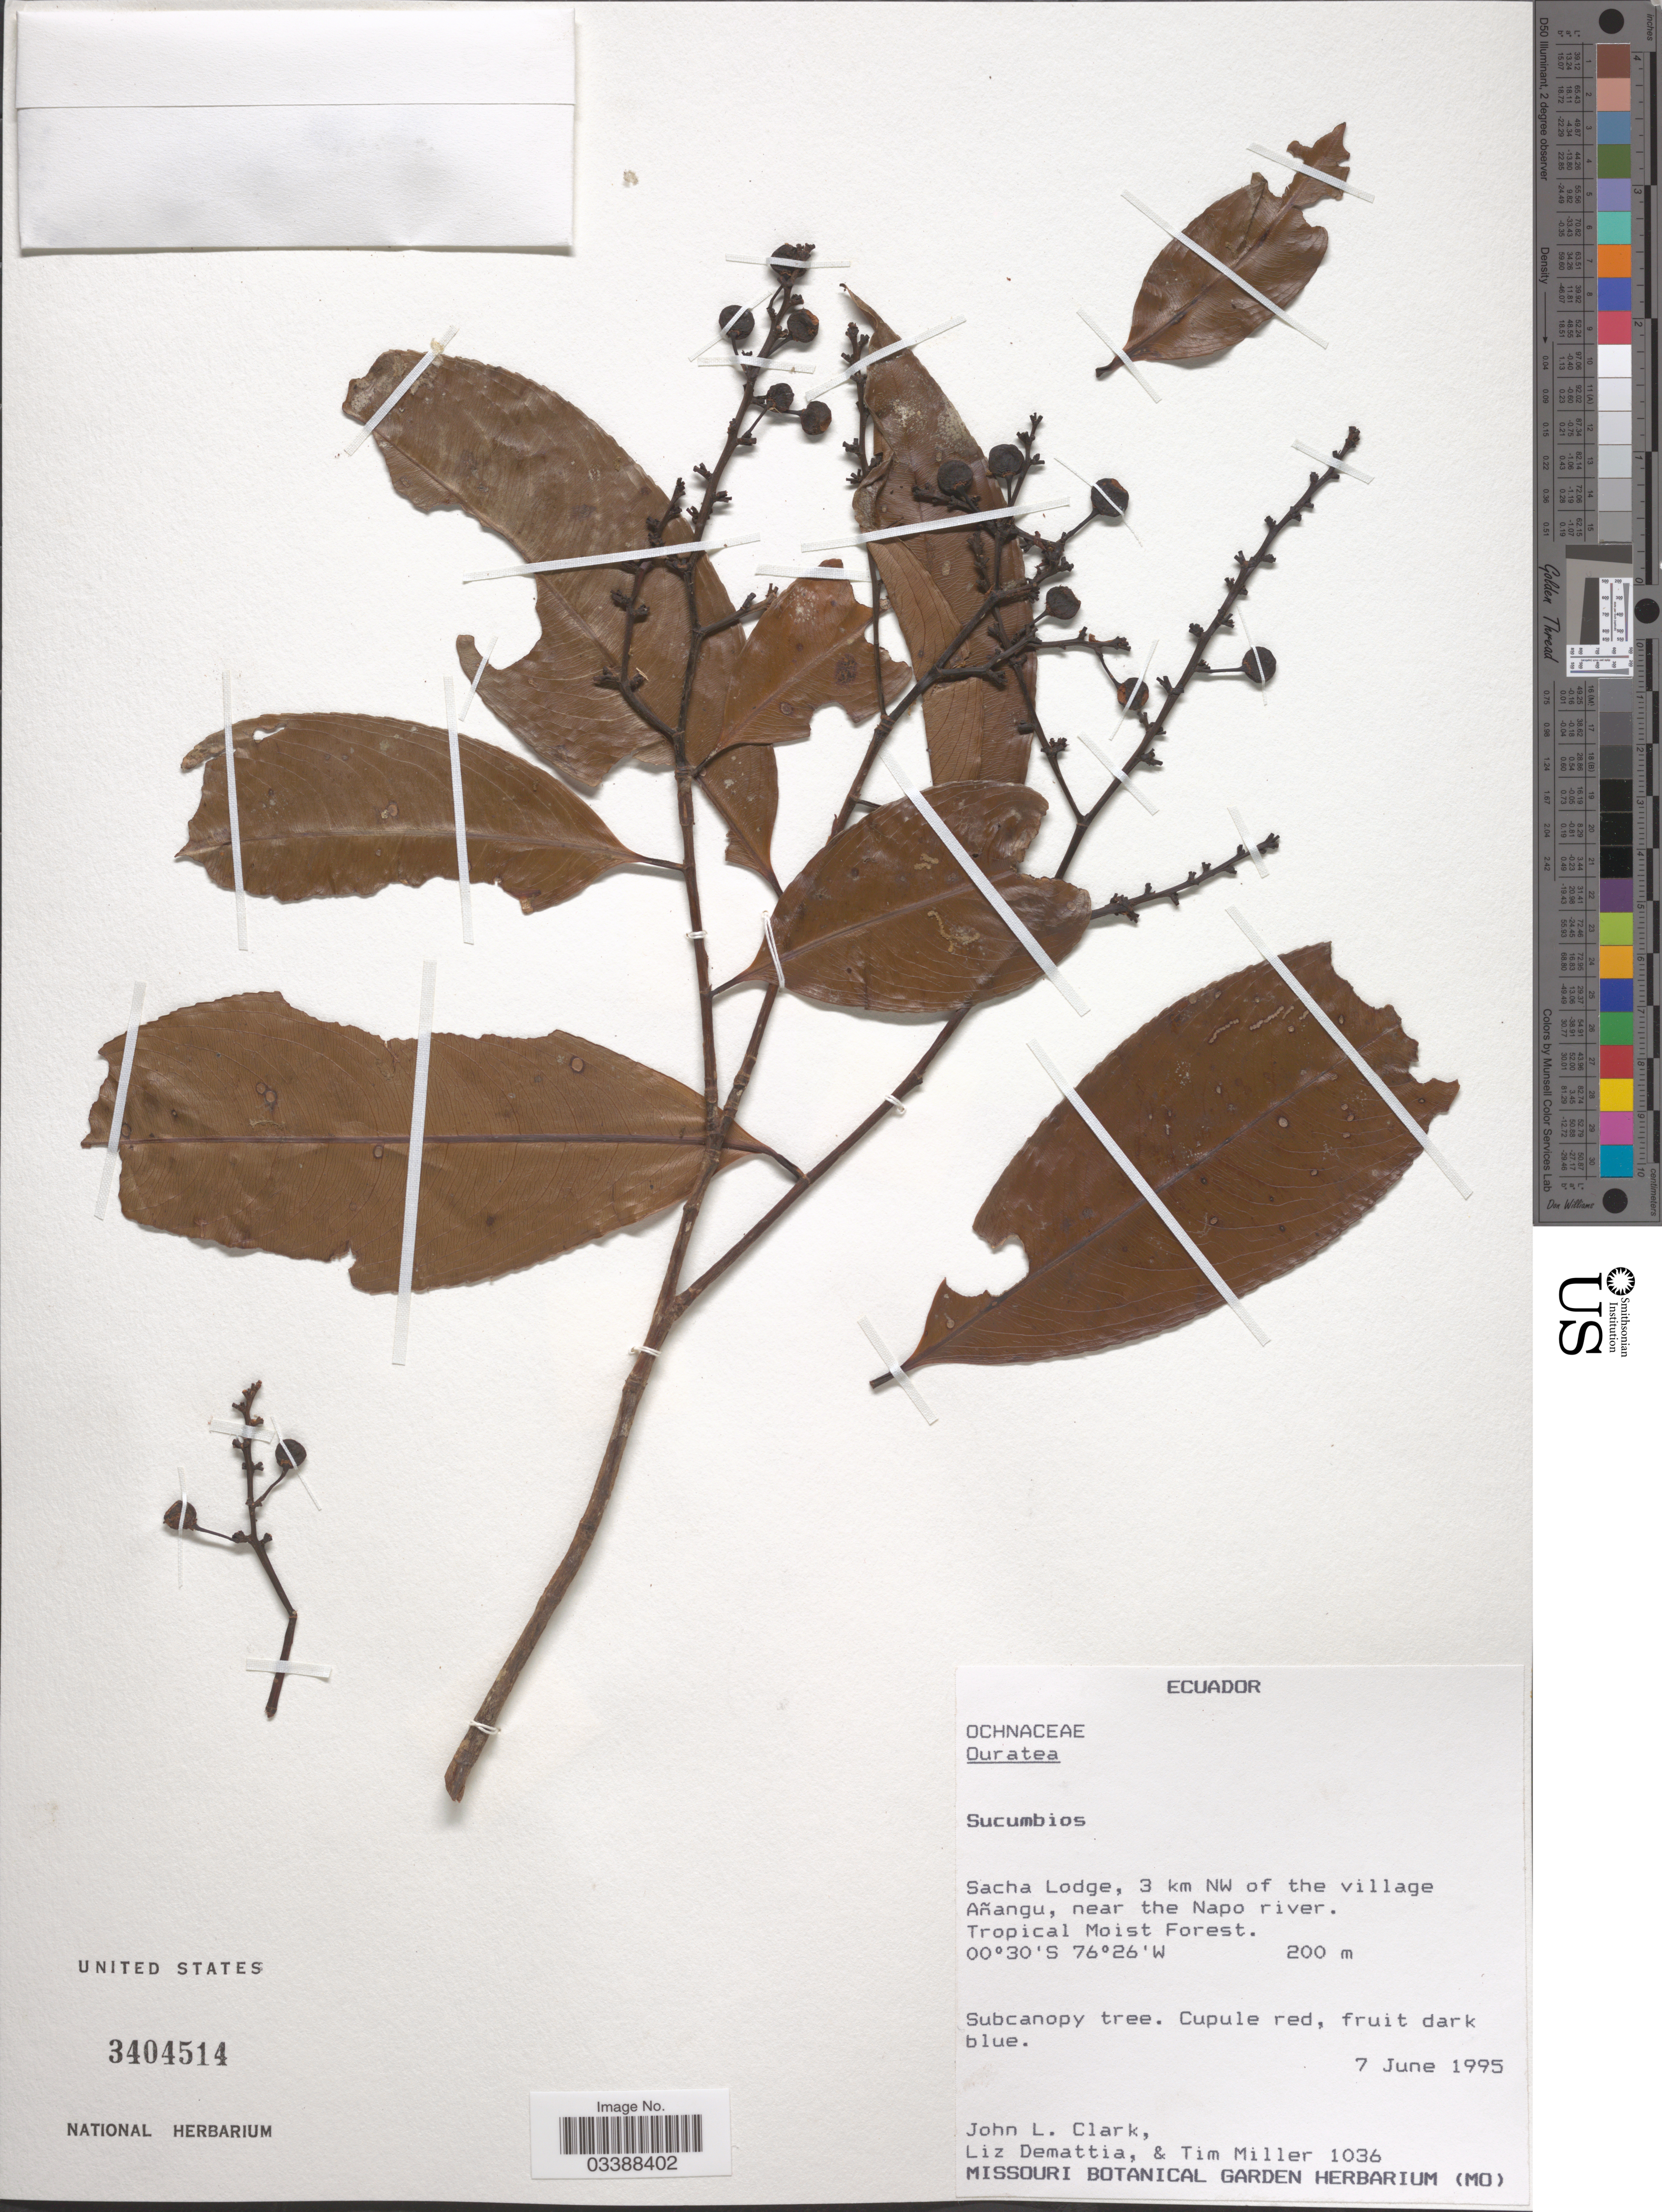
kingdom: Plantae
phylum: Tracheophyta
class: Magnoliopsida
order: Malpighiales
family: Ochnaceae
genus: Ouratea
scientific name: Ouratea sp.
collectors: J. L. Clark, L. Demattia & T. Miller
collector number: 1036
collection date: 1995-06-07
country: Ecuador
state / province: Sucumbíos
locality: Sacha Lodge, 3 km NW of the village Añangu, near the Napo river.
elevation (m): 200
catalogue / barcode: US 3404514